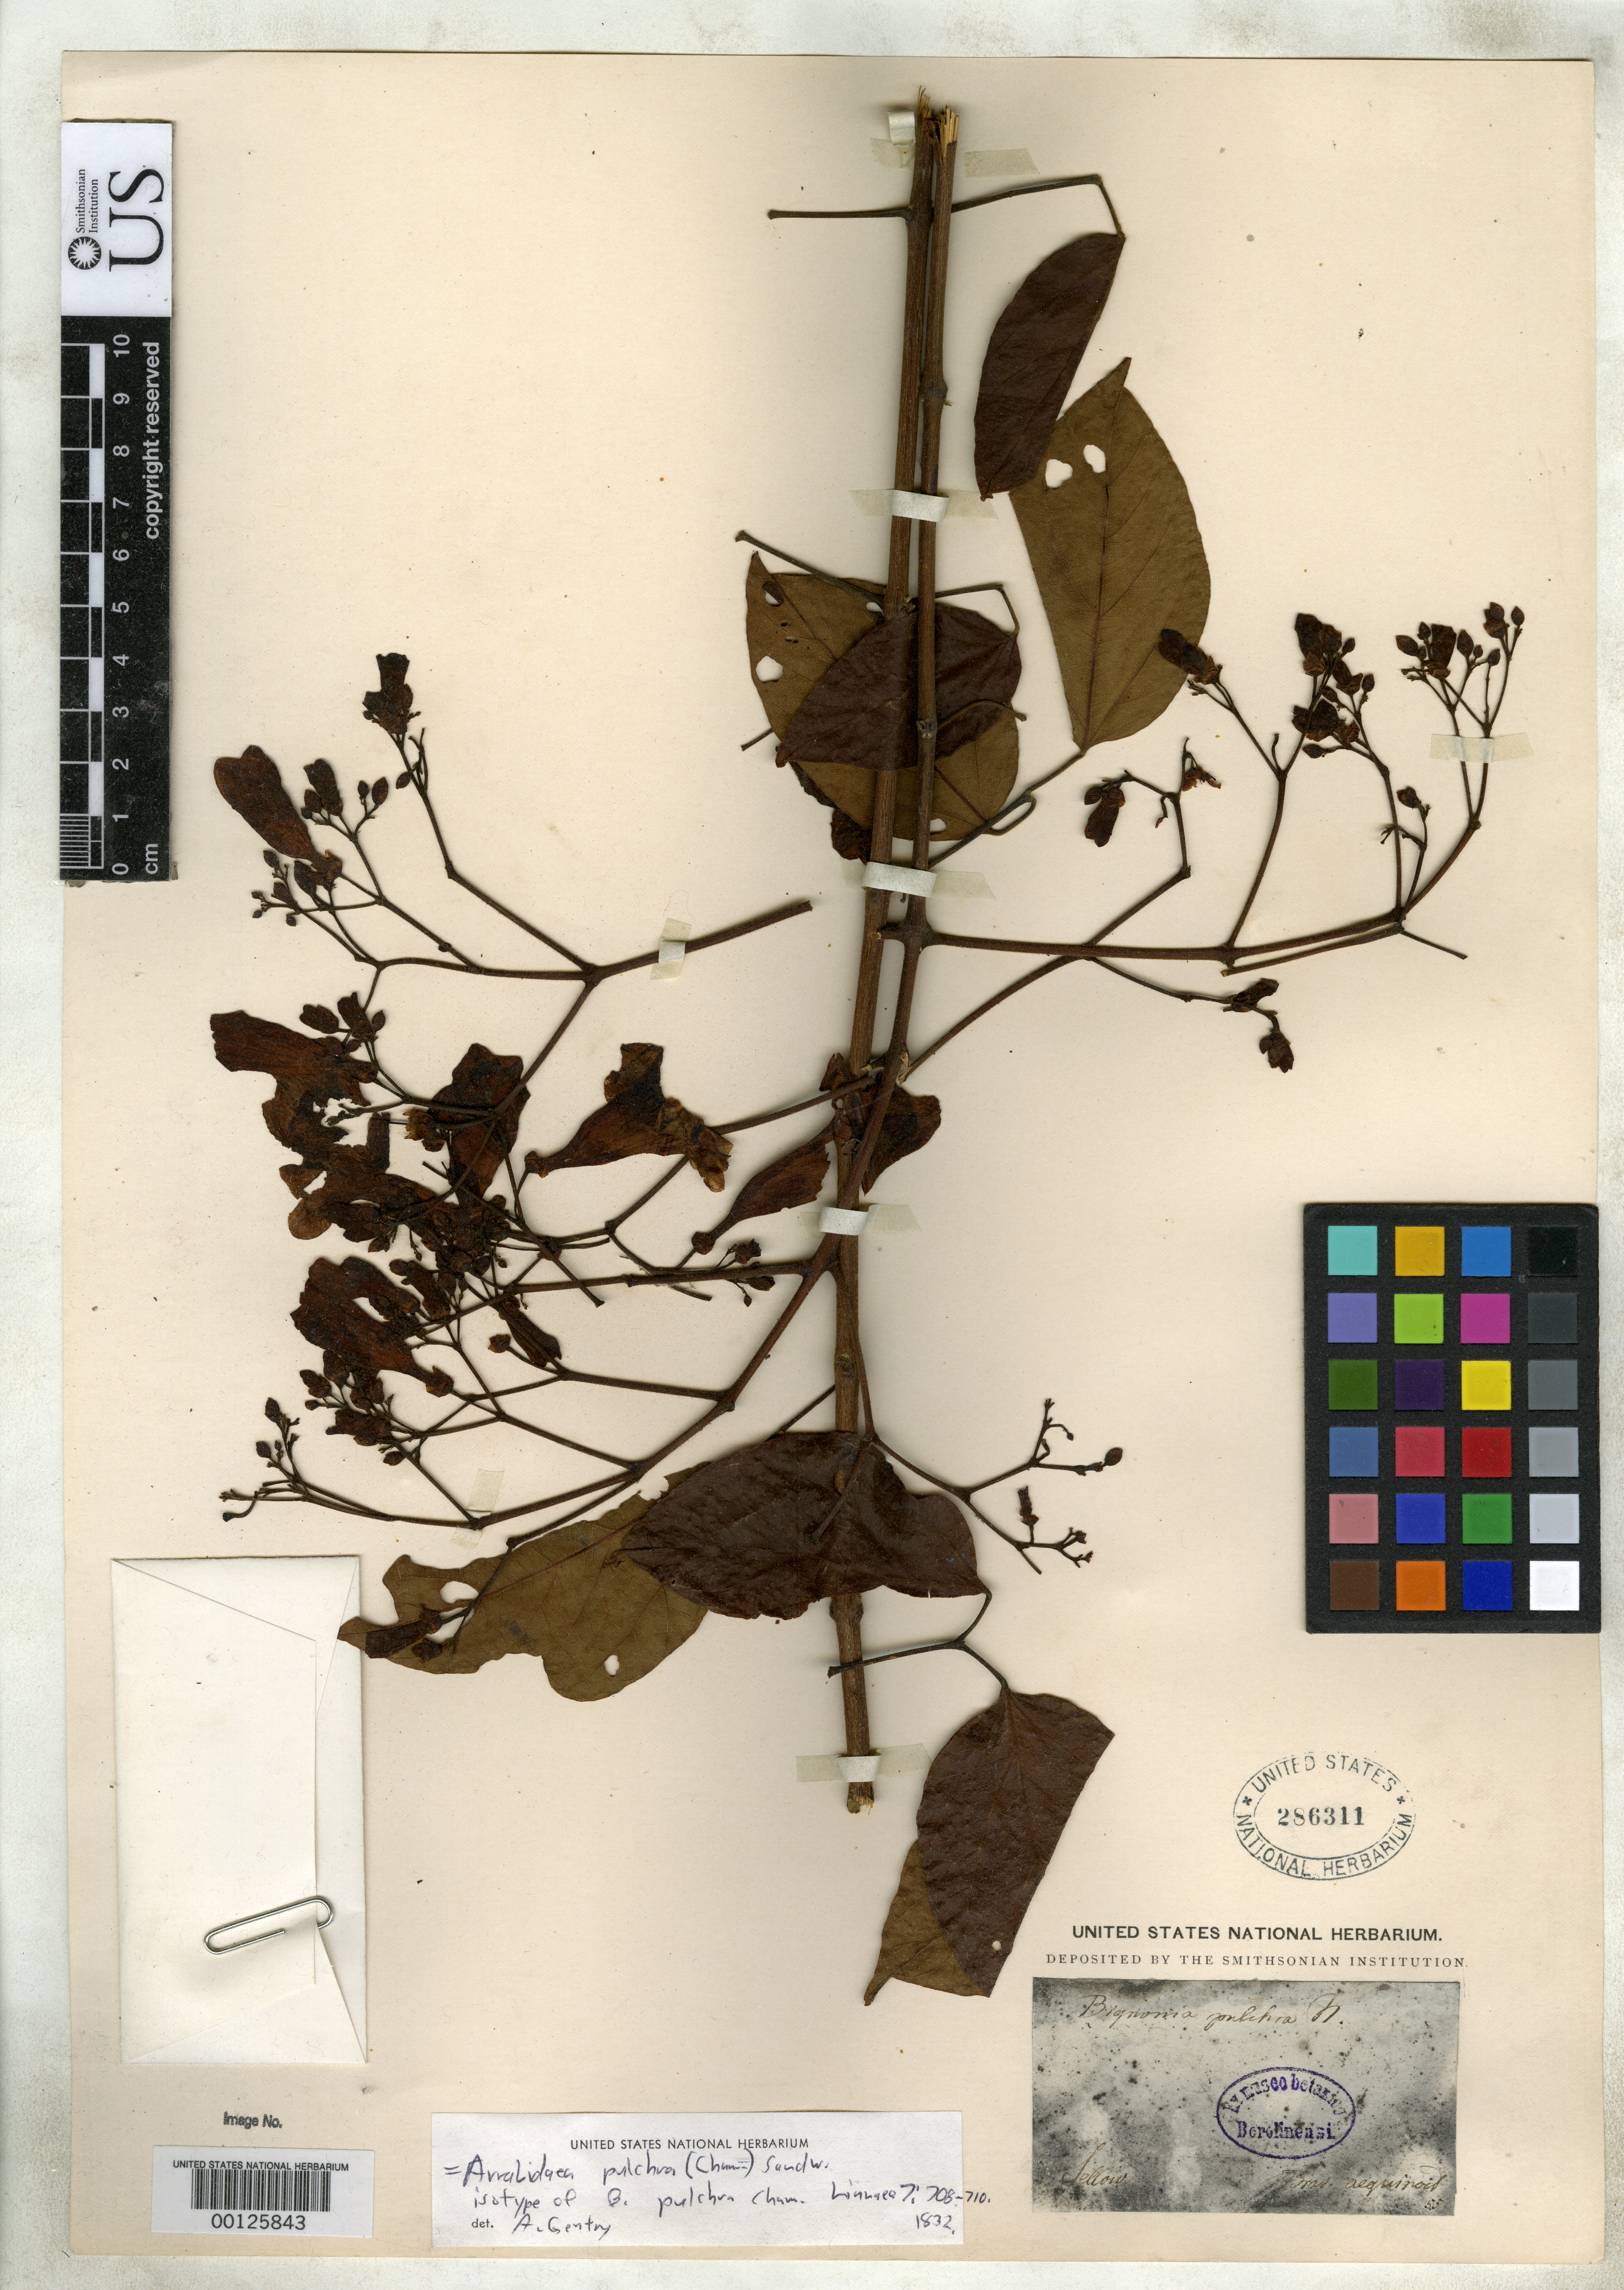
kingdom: Plantae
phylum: Tracheophyta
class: Magnoliopsida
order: Lamiales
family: Bignoniaceae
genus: Bignonia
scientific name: Bignonia pulchra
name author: Cham.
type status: Isotype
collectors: F. Sellow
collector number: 55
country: Brazil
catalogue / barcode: US 286311